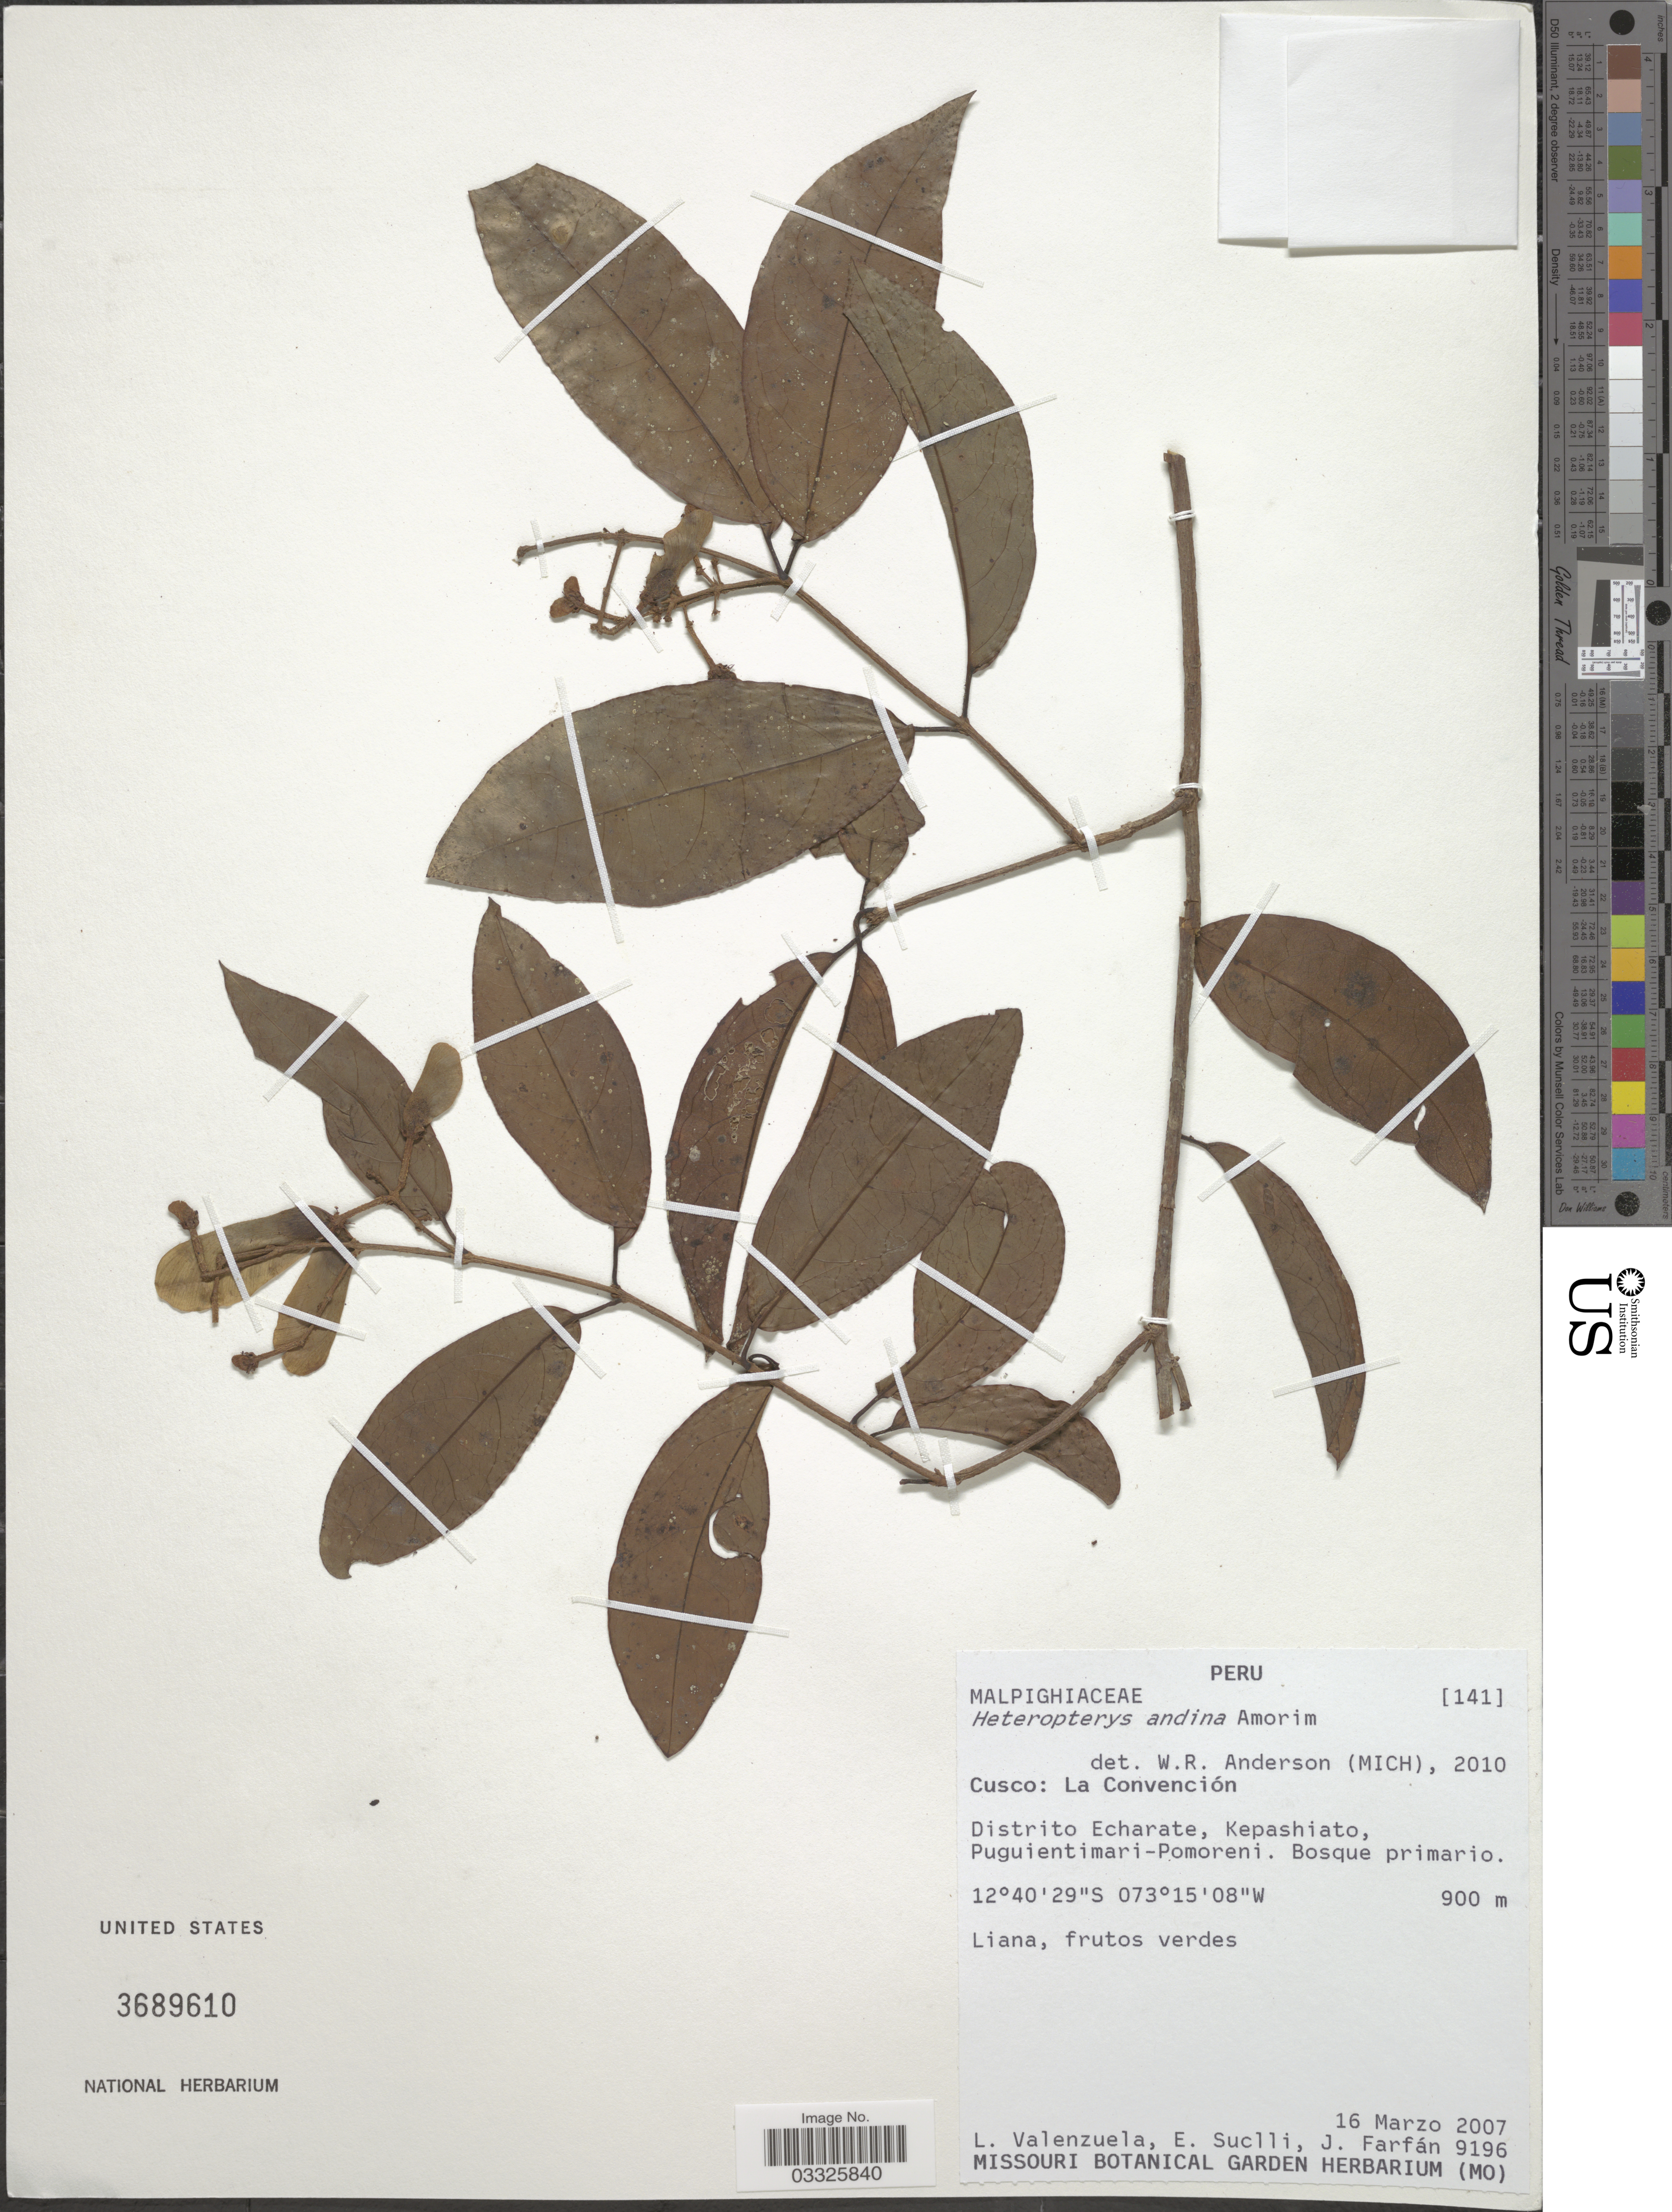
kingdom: Plantae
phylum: Tracheophyta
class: Magnoliopsida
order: Malpighiales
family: Malpighiaceae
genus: Heteropterys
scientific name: Heteropterys andina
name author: Amorim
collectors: L. Valenzuela, E. Suclli & J. Farfán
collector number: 9196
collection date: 2007-03-16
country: Peru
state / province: Cusco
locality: La Convención. Distrito Echarate, Kepashiato, Puguientimari-Pomoreni. Bosque primario.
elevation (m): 900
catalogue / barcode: US 3689610